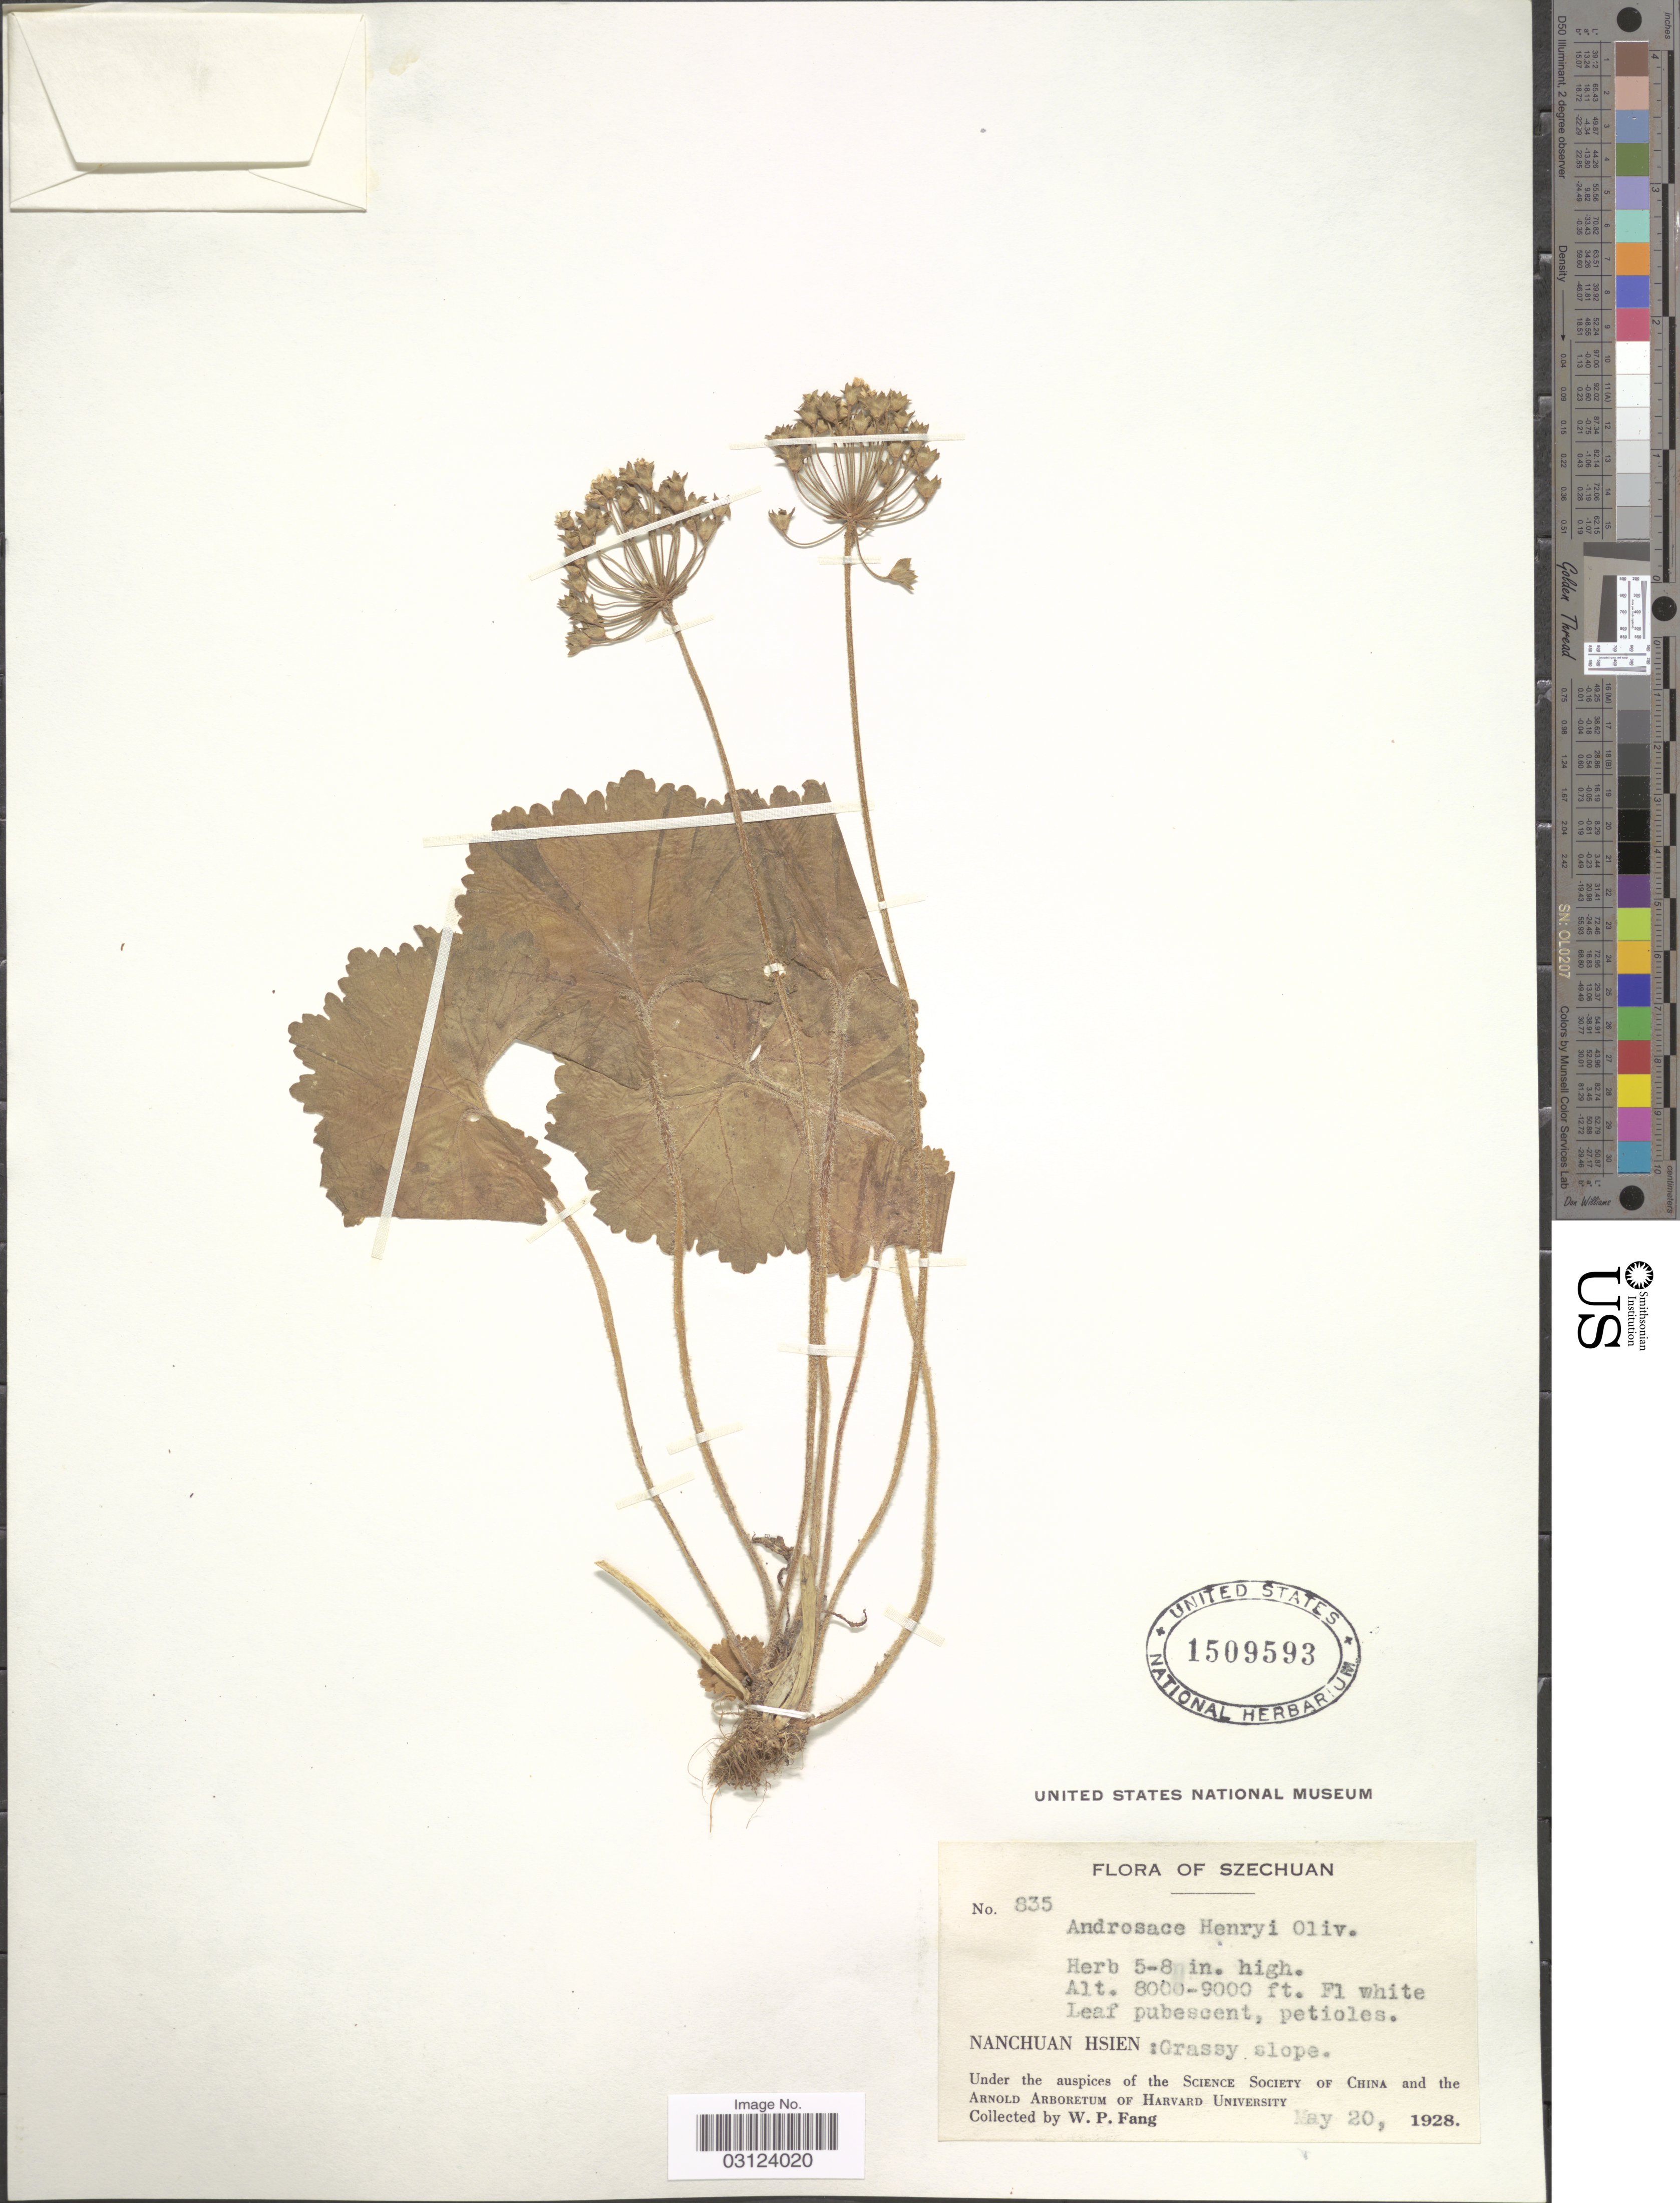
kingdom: Plantae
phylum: Tracheophyta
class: Magnoliopsida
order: Ericales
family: Primulaceae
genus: Androsace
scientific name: Androsace henryi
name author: Oliv.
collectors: W. P. Fang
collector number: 835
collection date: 1928-05-20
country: China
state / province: Sichuan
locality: Szechuan, Nanchuan Hsien.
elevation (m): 2438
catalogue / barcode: US 1509593